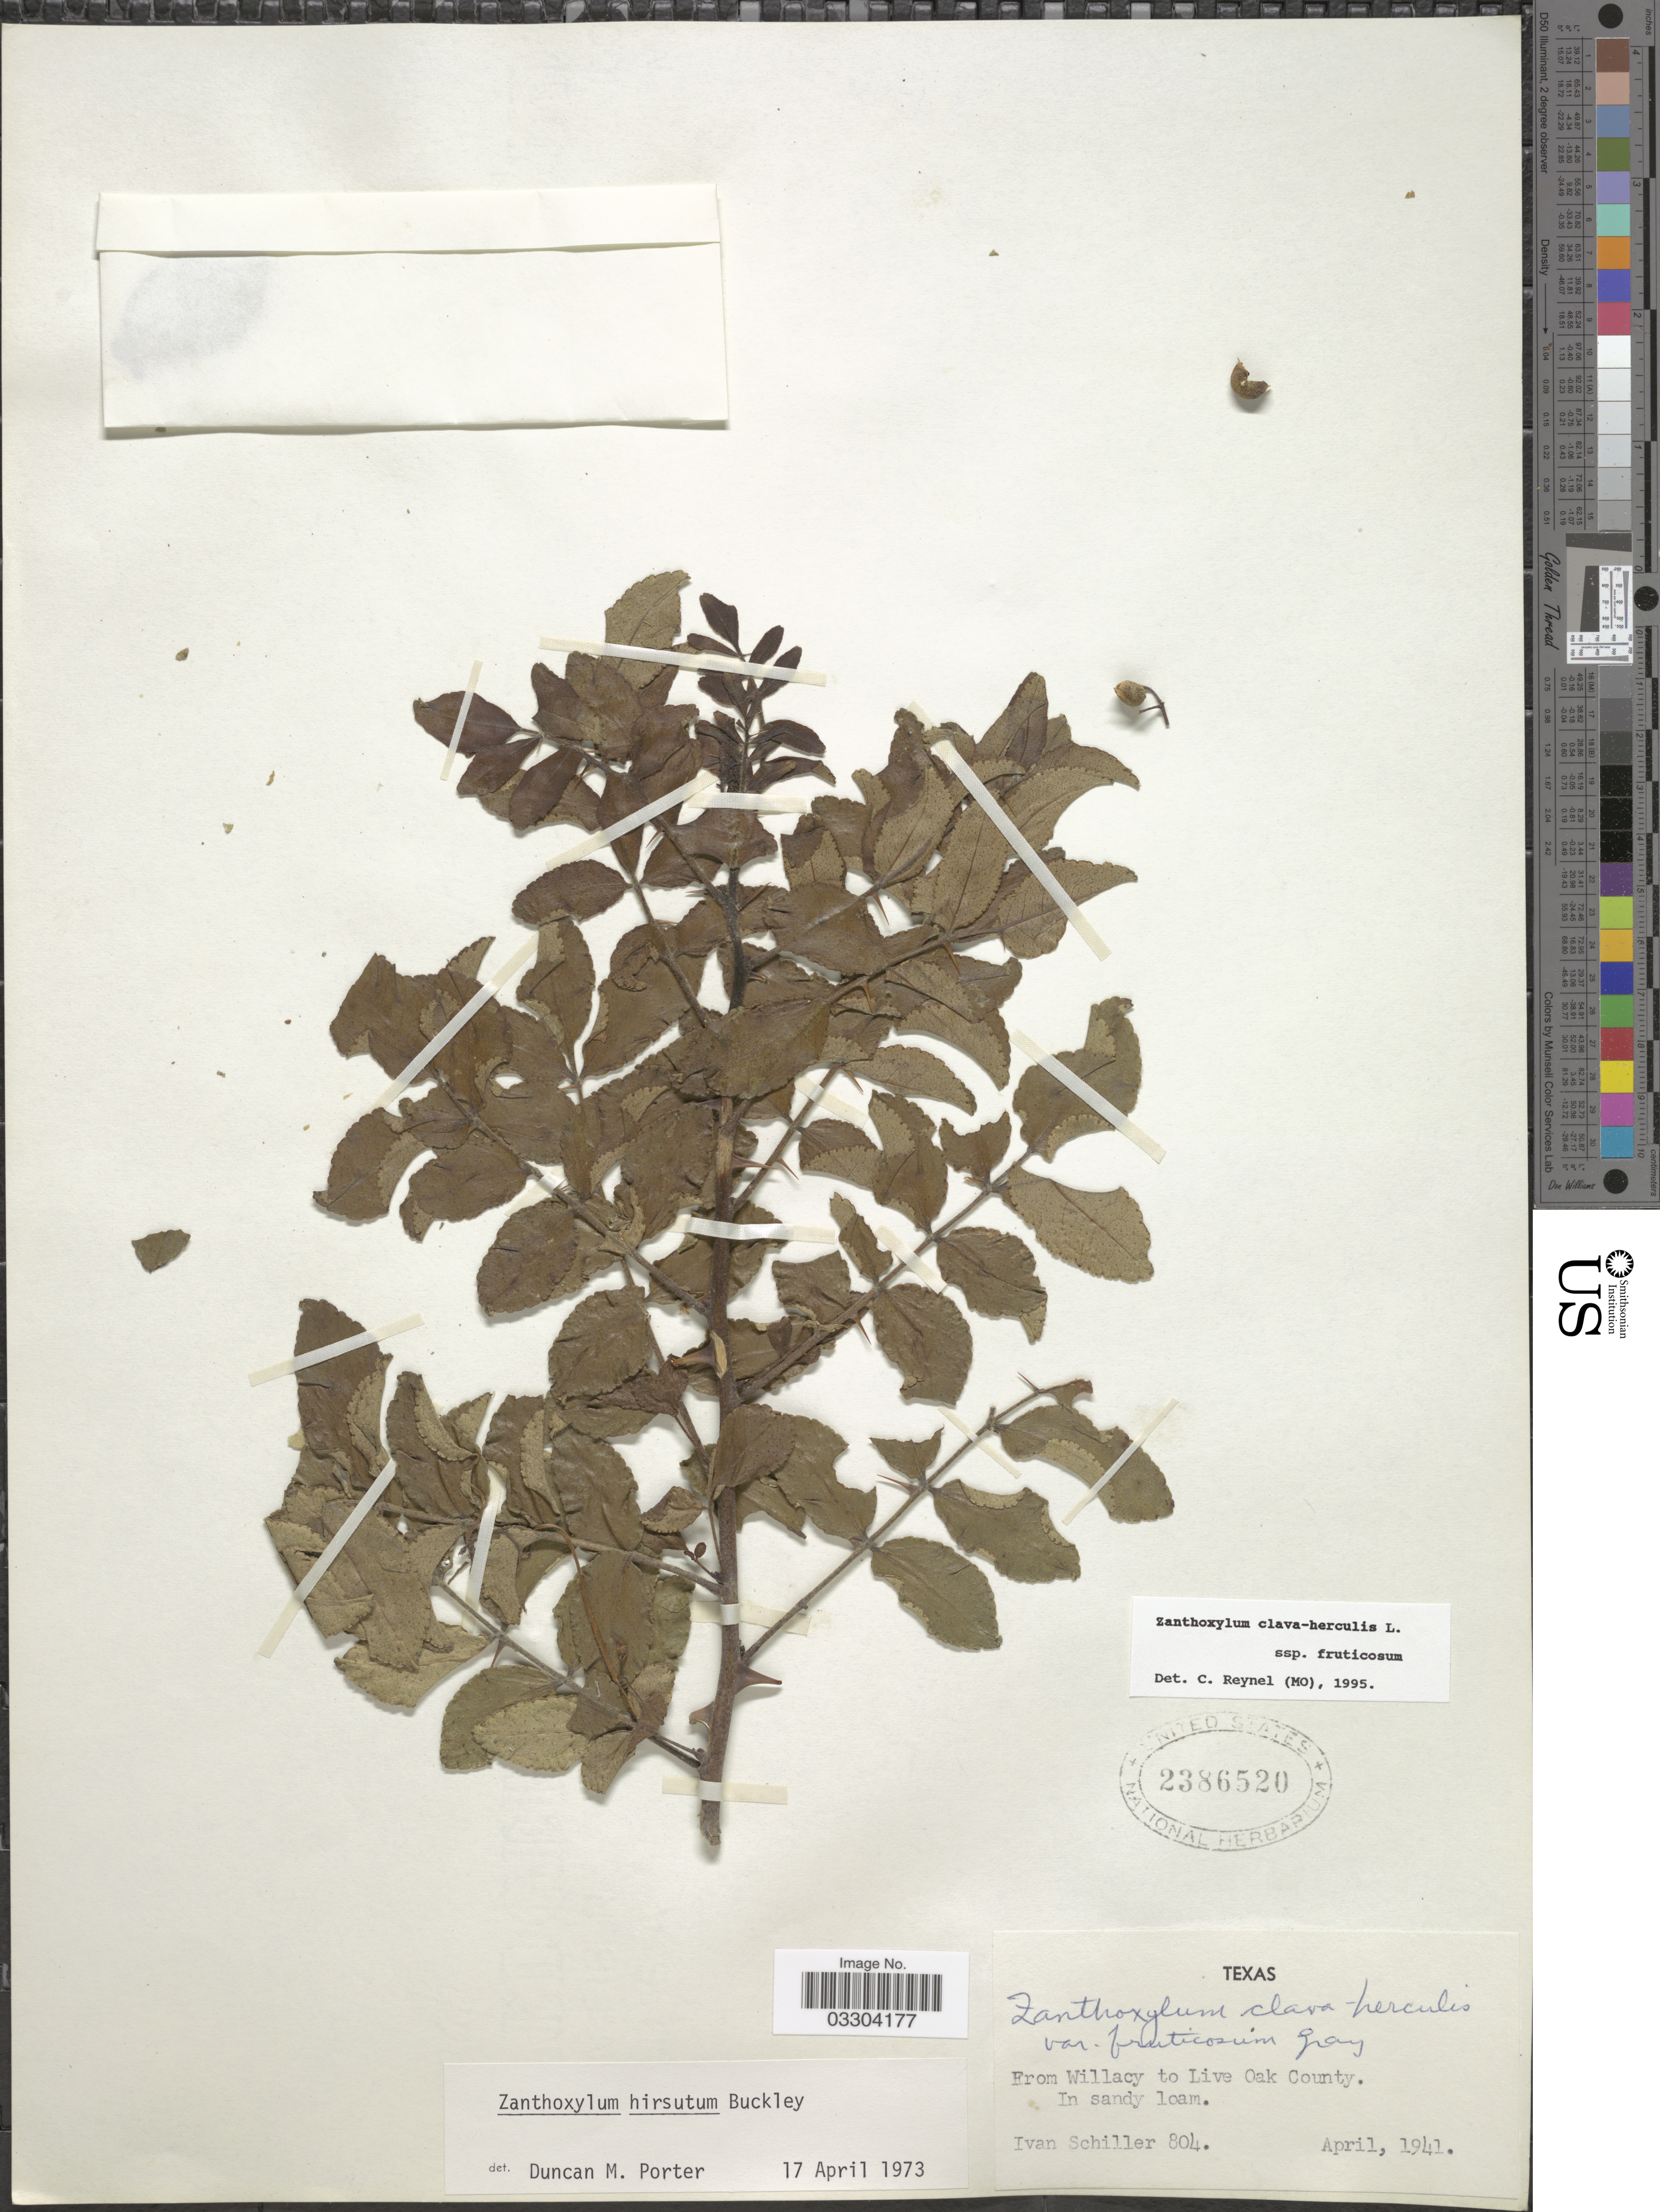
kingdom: Plantae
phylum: Tracheophyta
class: Magnoliopsida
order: Sapindales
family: Rutaceae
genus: Zanthoxylum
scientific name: Zanthoxylum clava-herculis subsp. fruticosum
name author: (A. Gray) Reynel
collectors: I. Schiller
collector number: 804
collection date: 1941-04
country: United States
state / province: Texas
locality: From Willacy to Live Oak County.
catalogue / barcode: US 2386520